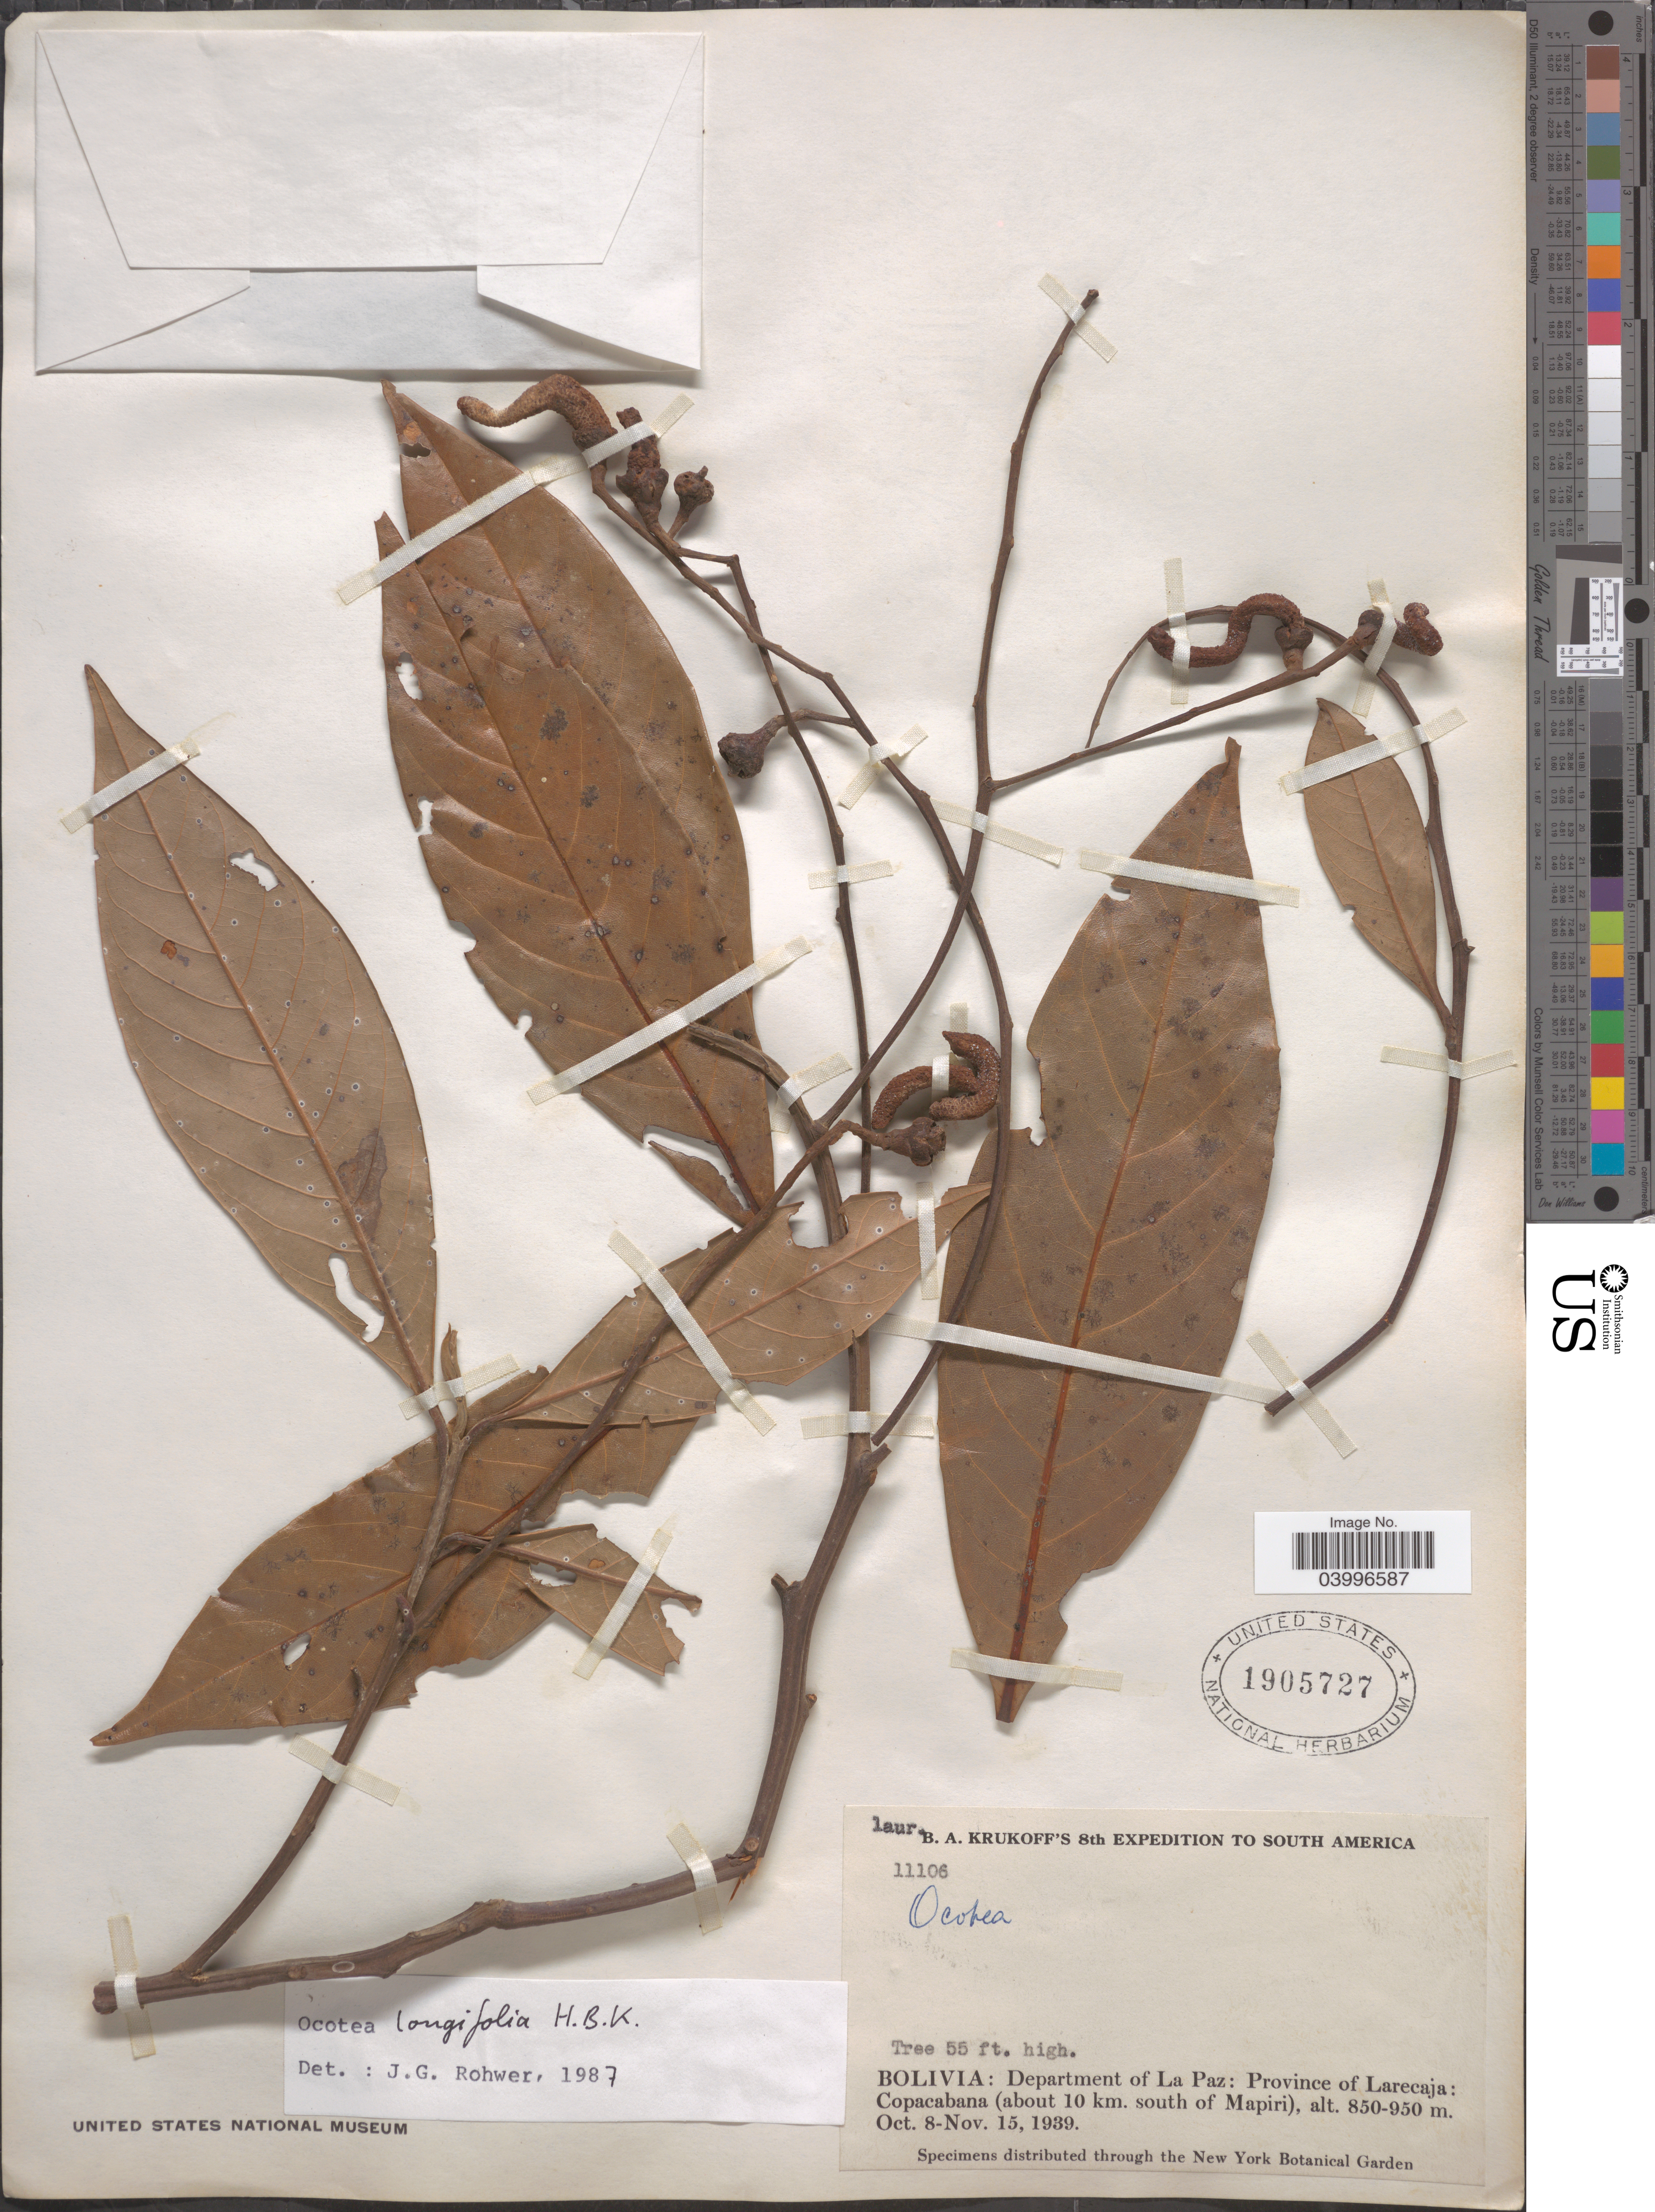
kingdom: Plantae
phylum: Tracheophyta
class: Magnoliopsida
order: Laurales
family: Lauraceae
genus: Ocotea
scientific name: Ocotea longifolia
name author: Kunth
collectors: B. A. Krukoff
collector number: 11106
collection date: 1939-10-08/1939-11-15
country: Bolivia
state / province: La Paz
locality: Department of La Paz: Province of Larecaja: Copacabana (about 10 km. south of Mapiri).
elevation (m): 850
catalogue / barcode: US 1905727